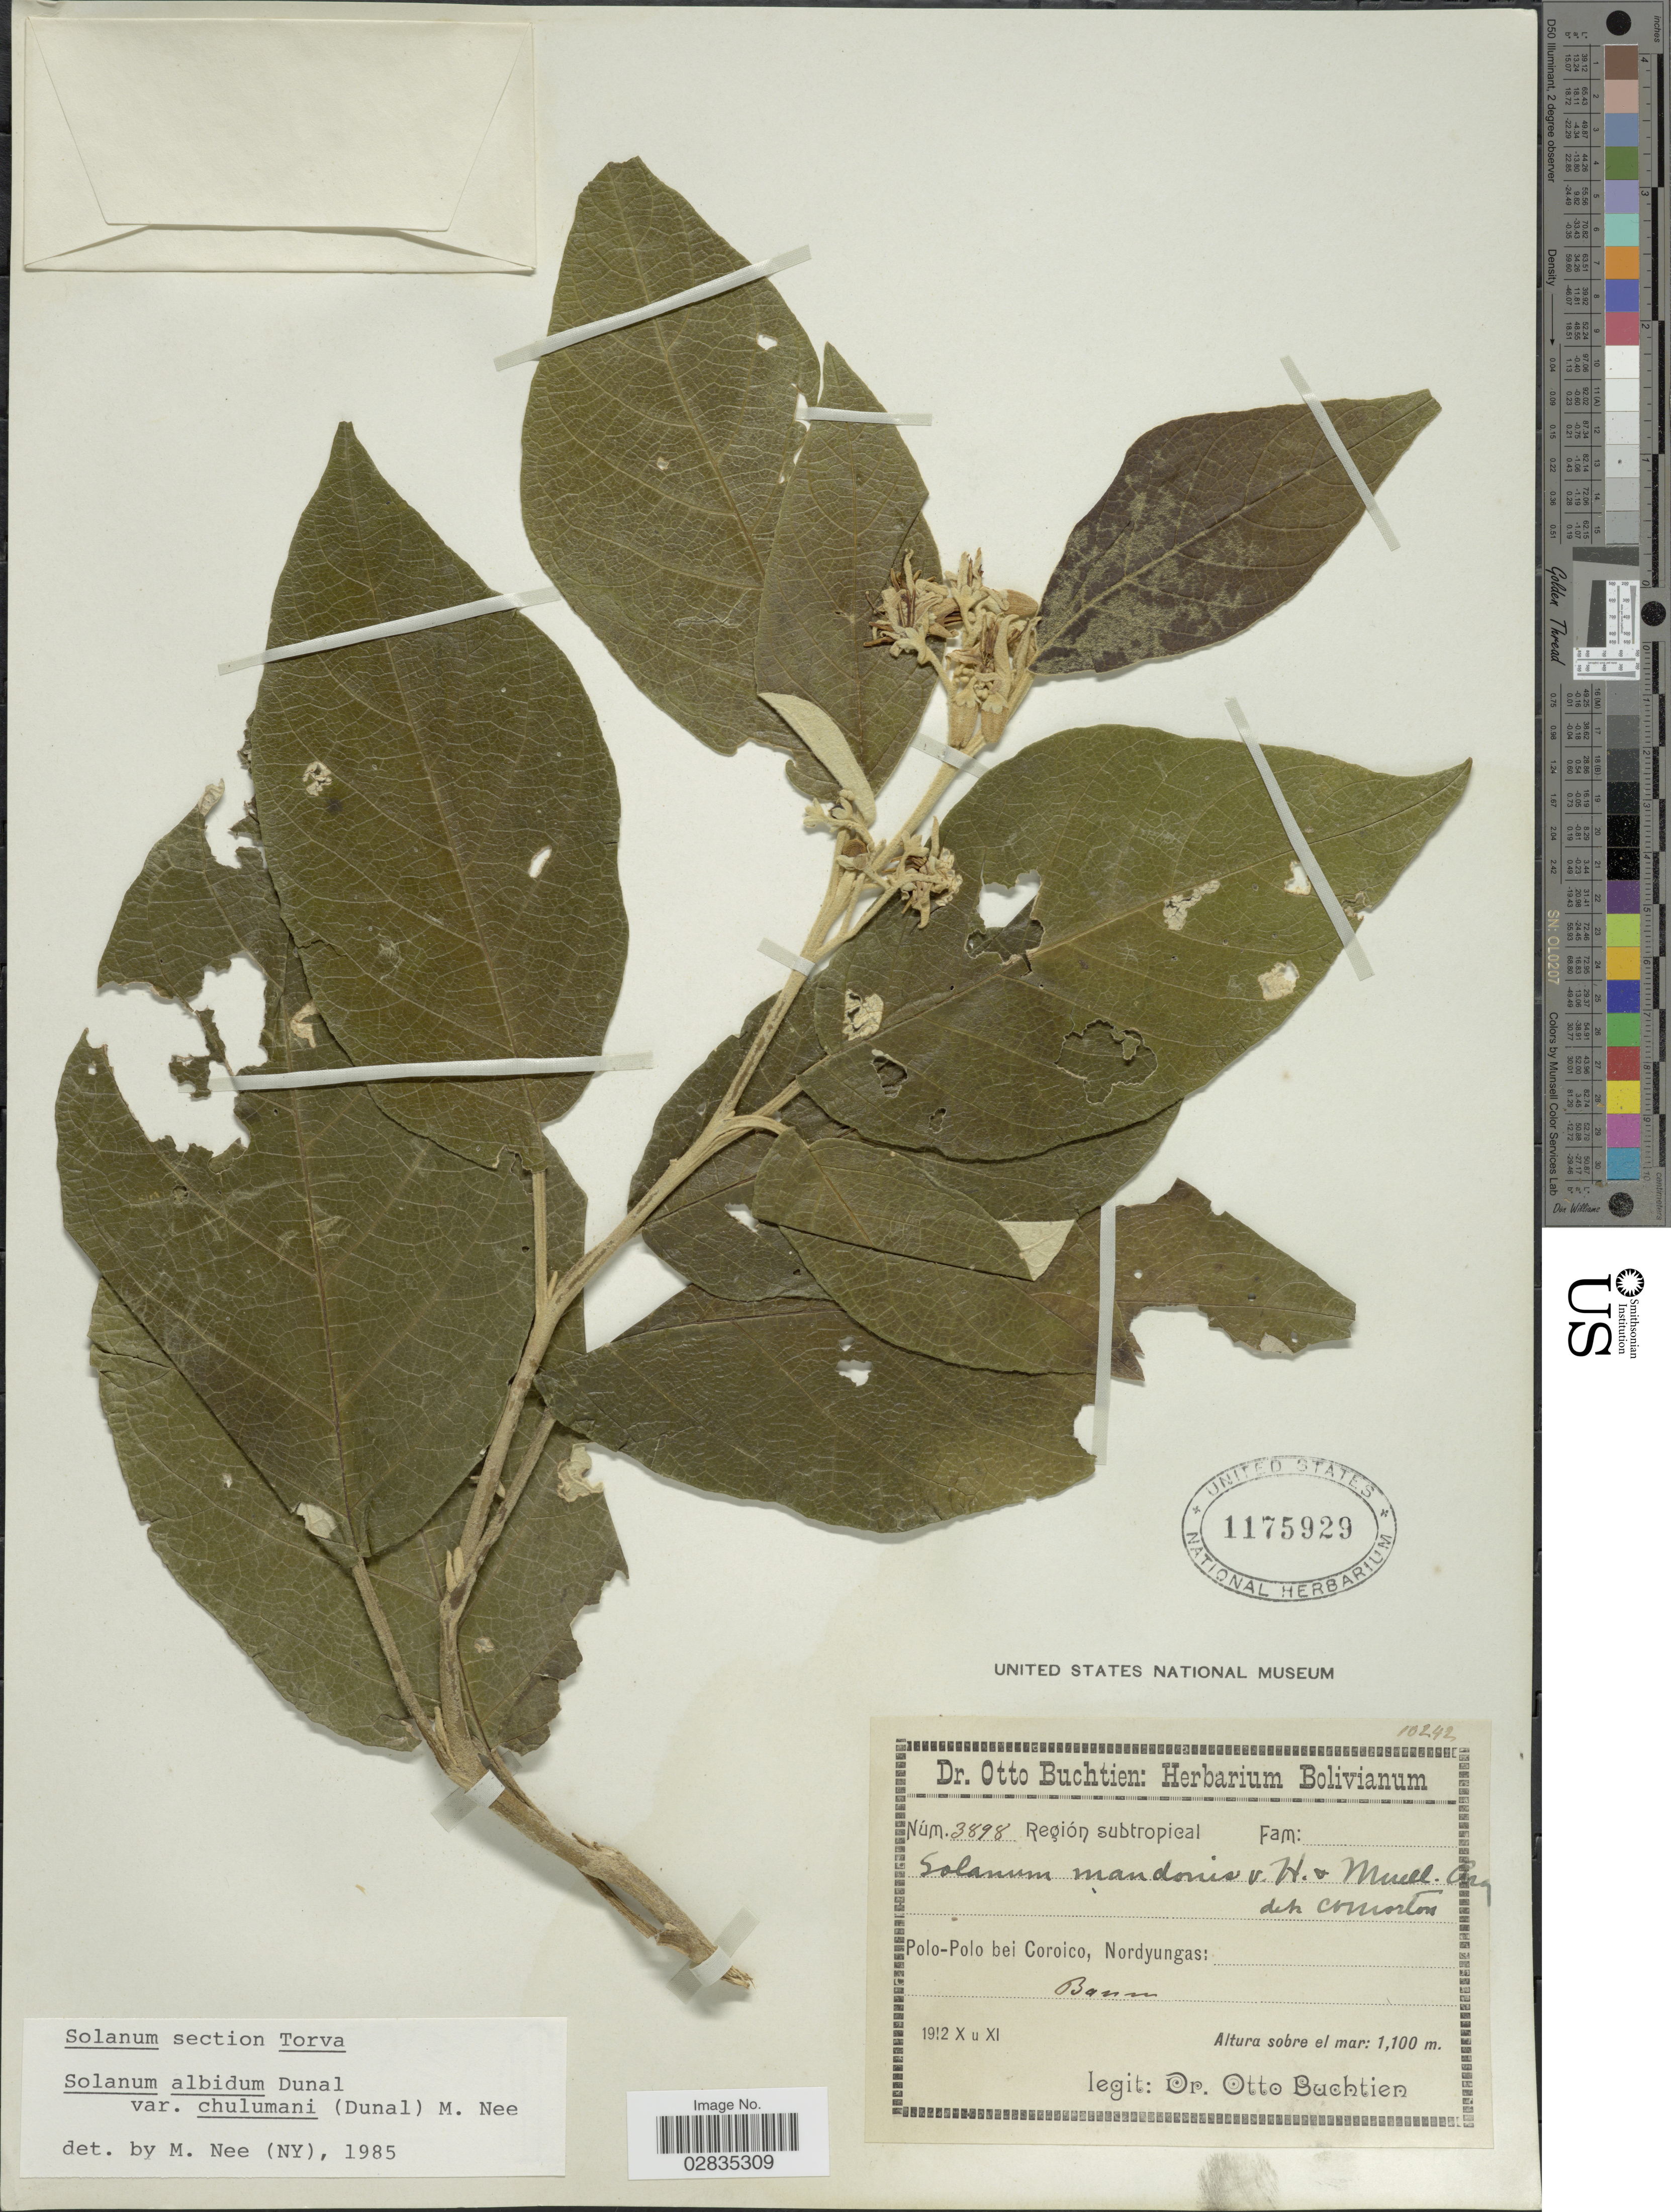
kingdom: Plantae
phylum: Tracheophyta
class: Magnoliopsida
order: Solanales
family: Solanaceae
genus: Solanum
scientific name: Solanum albidum var. chulumani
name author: (Dunal) M. Nee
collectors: O. Buchtien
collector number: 3898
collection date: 1912-10/1912-11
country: Bolivia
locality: Polo-Polo bei Coroico, Nordyungas: Baum.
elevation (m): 1100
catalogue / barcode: US 1175929